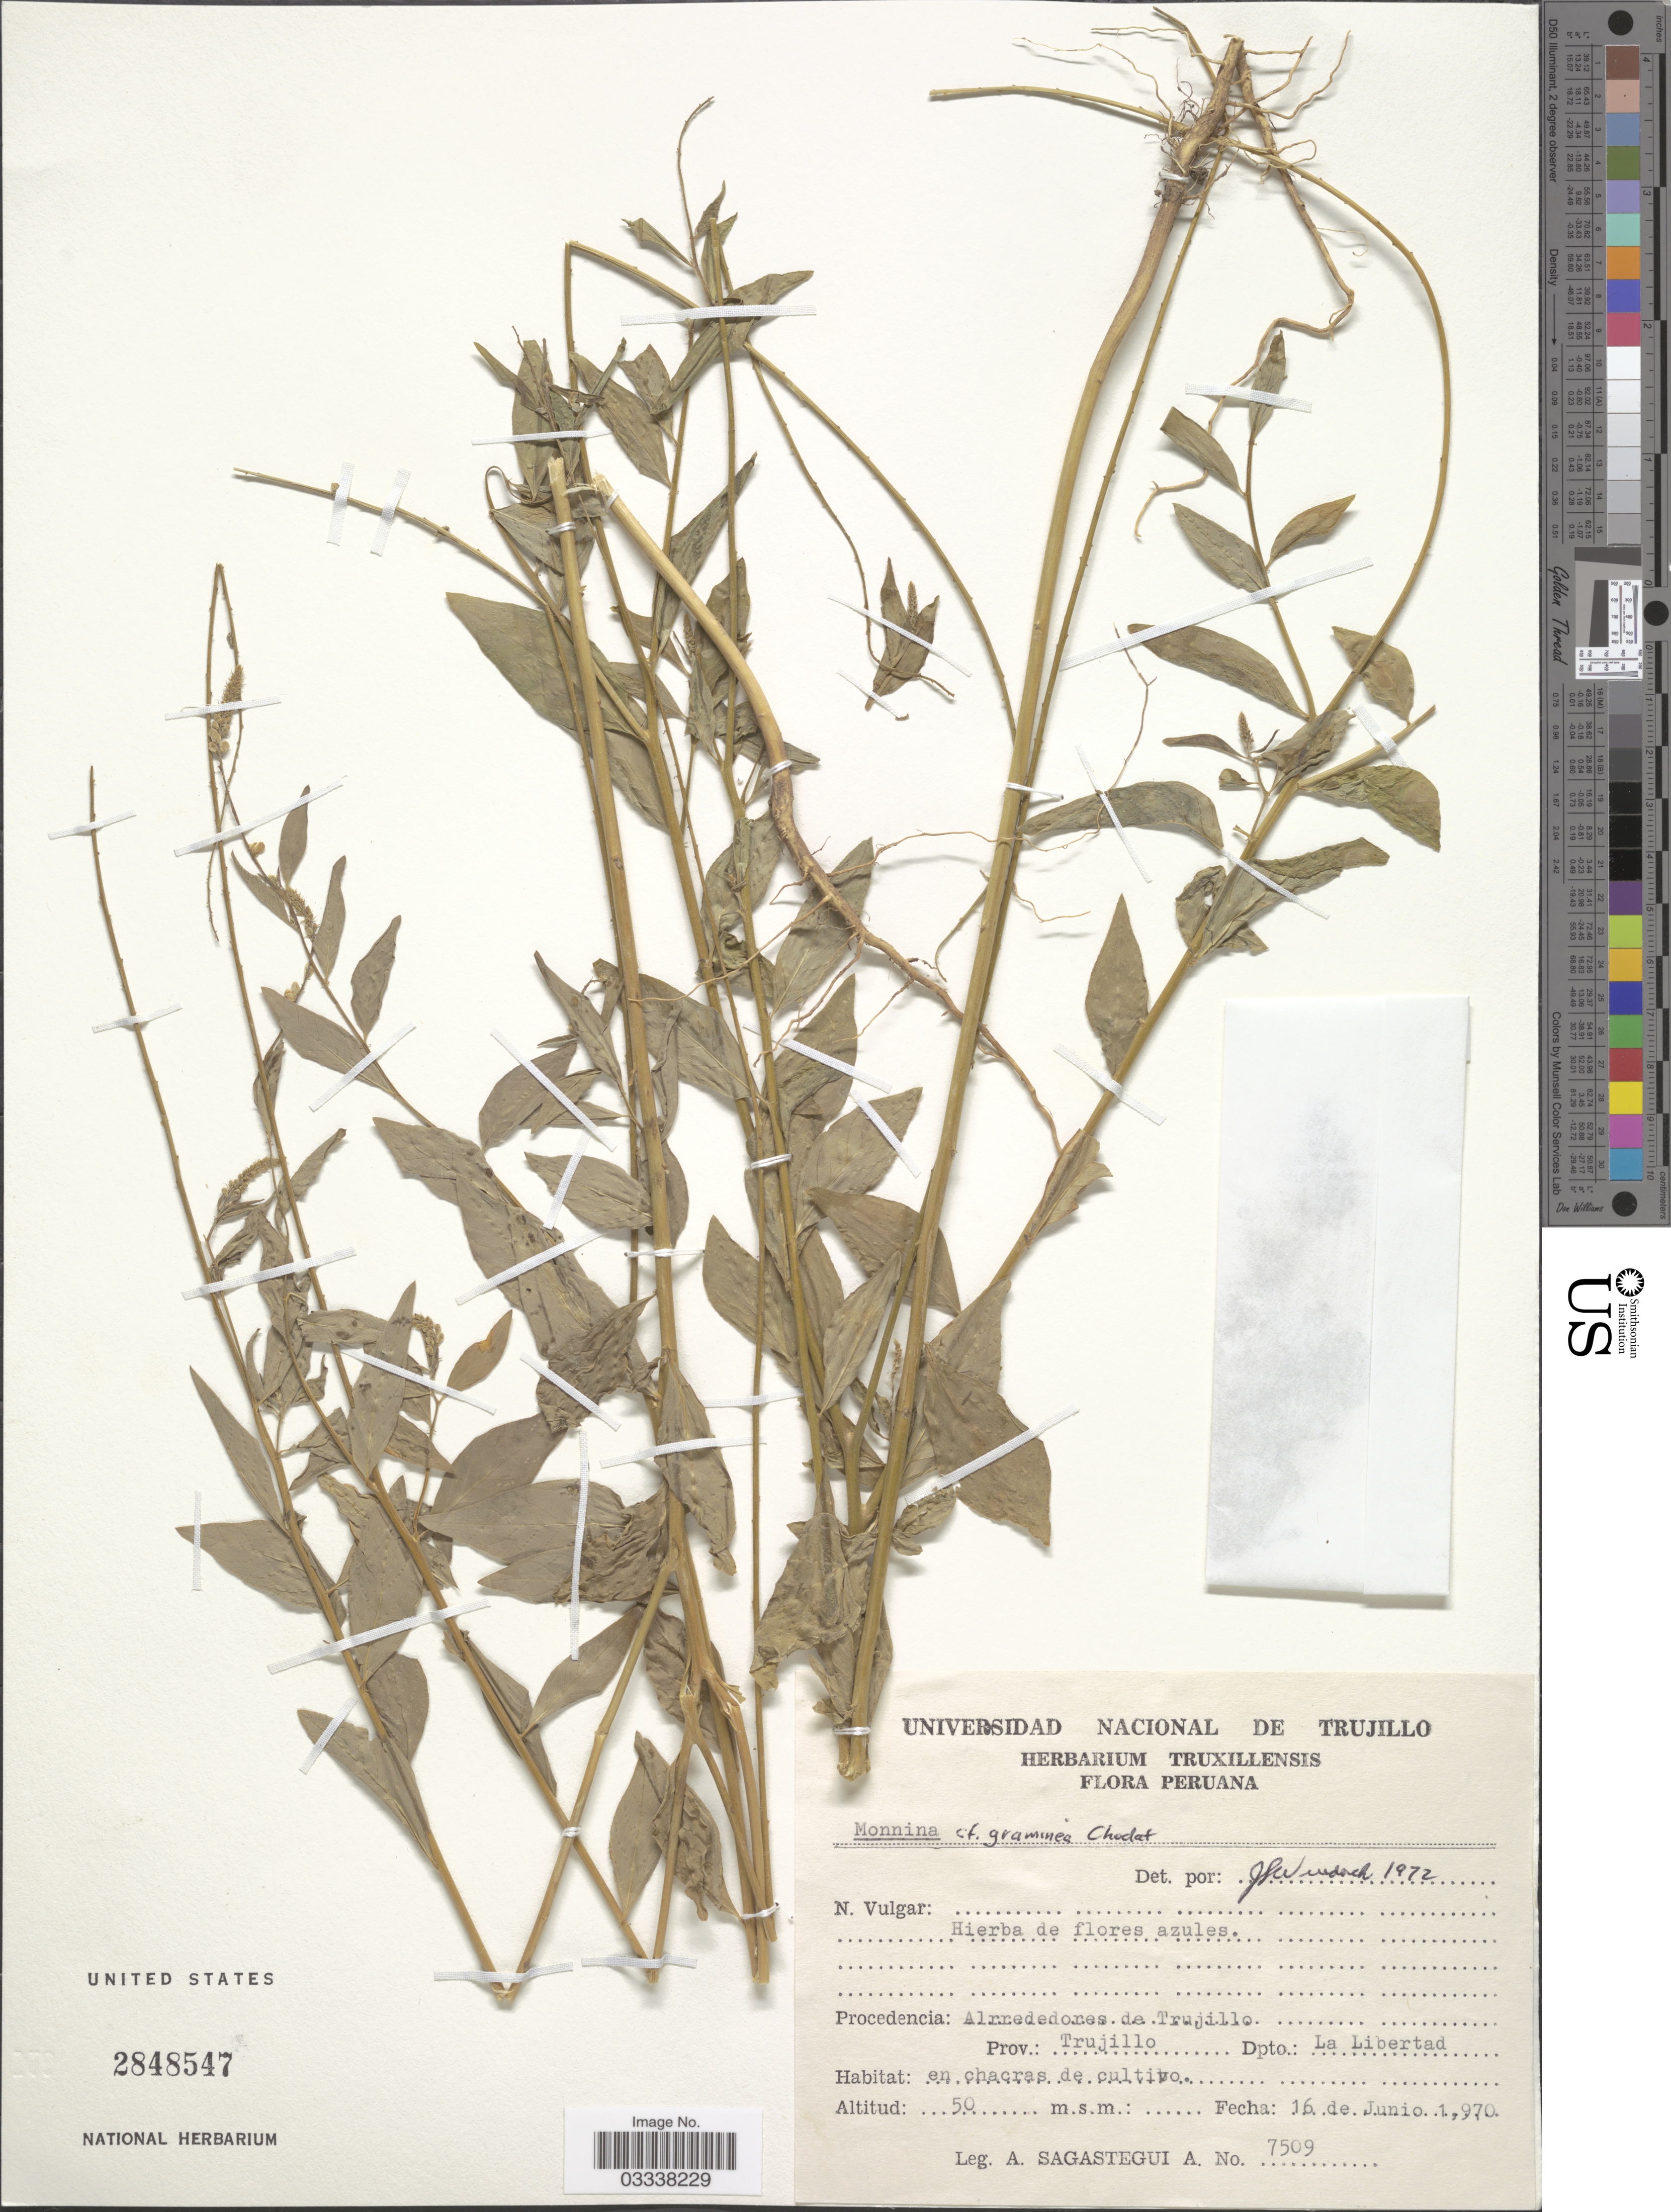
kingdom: Plantae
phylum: Tracheophyta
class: Magnoliopsida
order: Fabales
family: Polygalaceae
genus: Monnina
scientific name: Monnina graminea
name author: Chodat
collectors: A. Sagástegui A.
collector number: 7509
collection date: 1970-06-16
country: Peru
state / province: La Libertad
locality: Alrrededores de Trujillo. Prov.: Trujillo Dpto.: La Libertad.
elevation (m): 50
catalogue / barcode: US 2848547